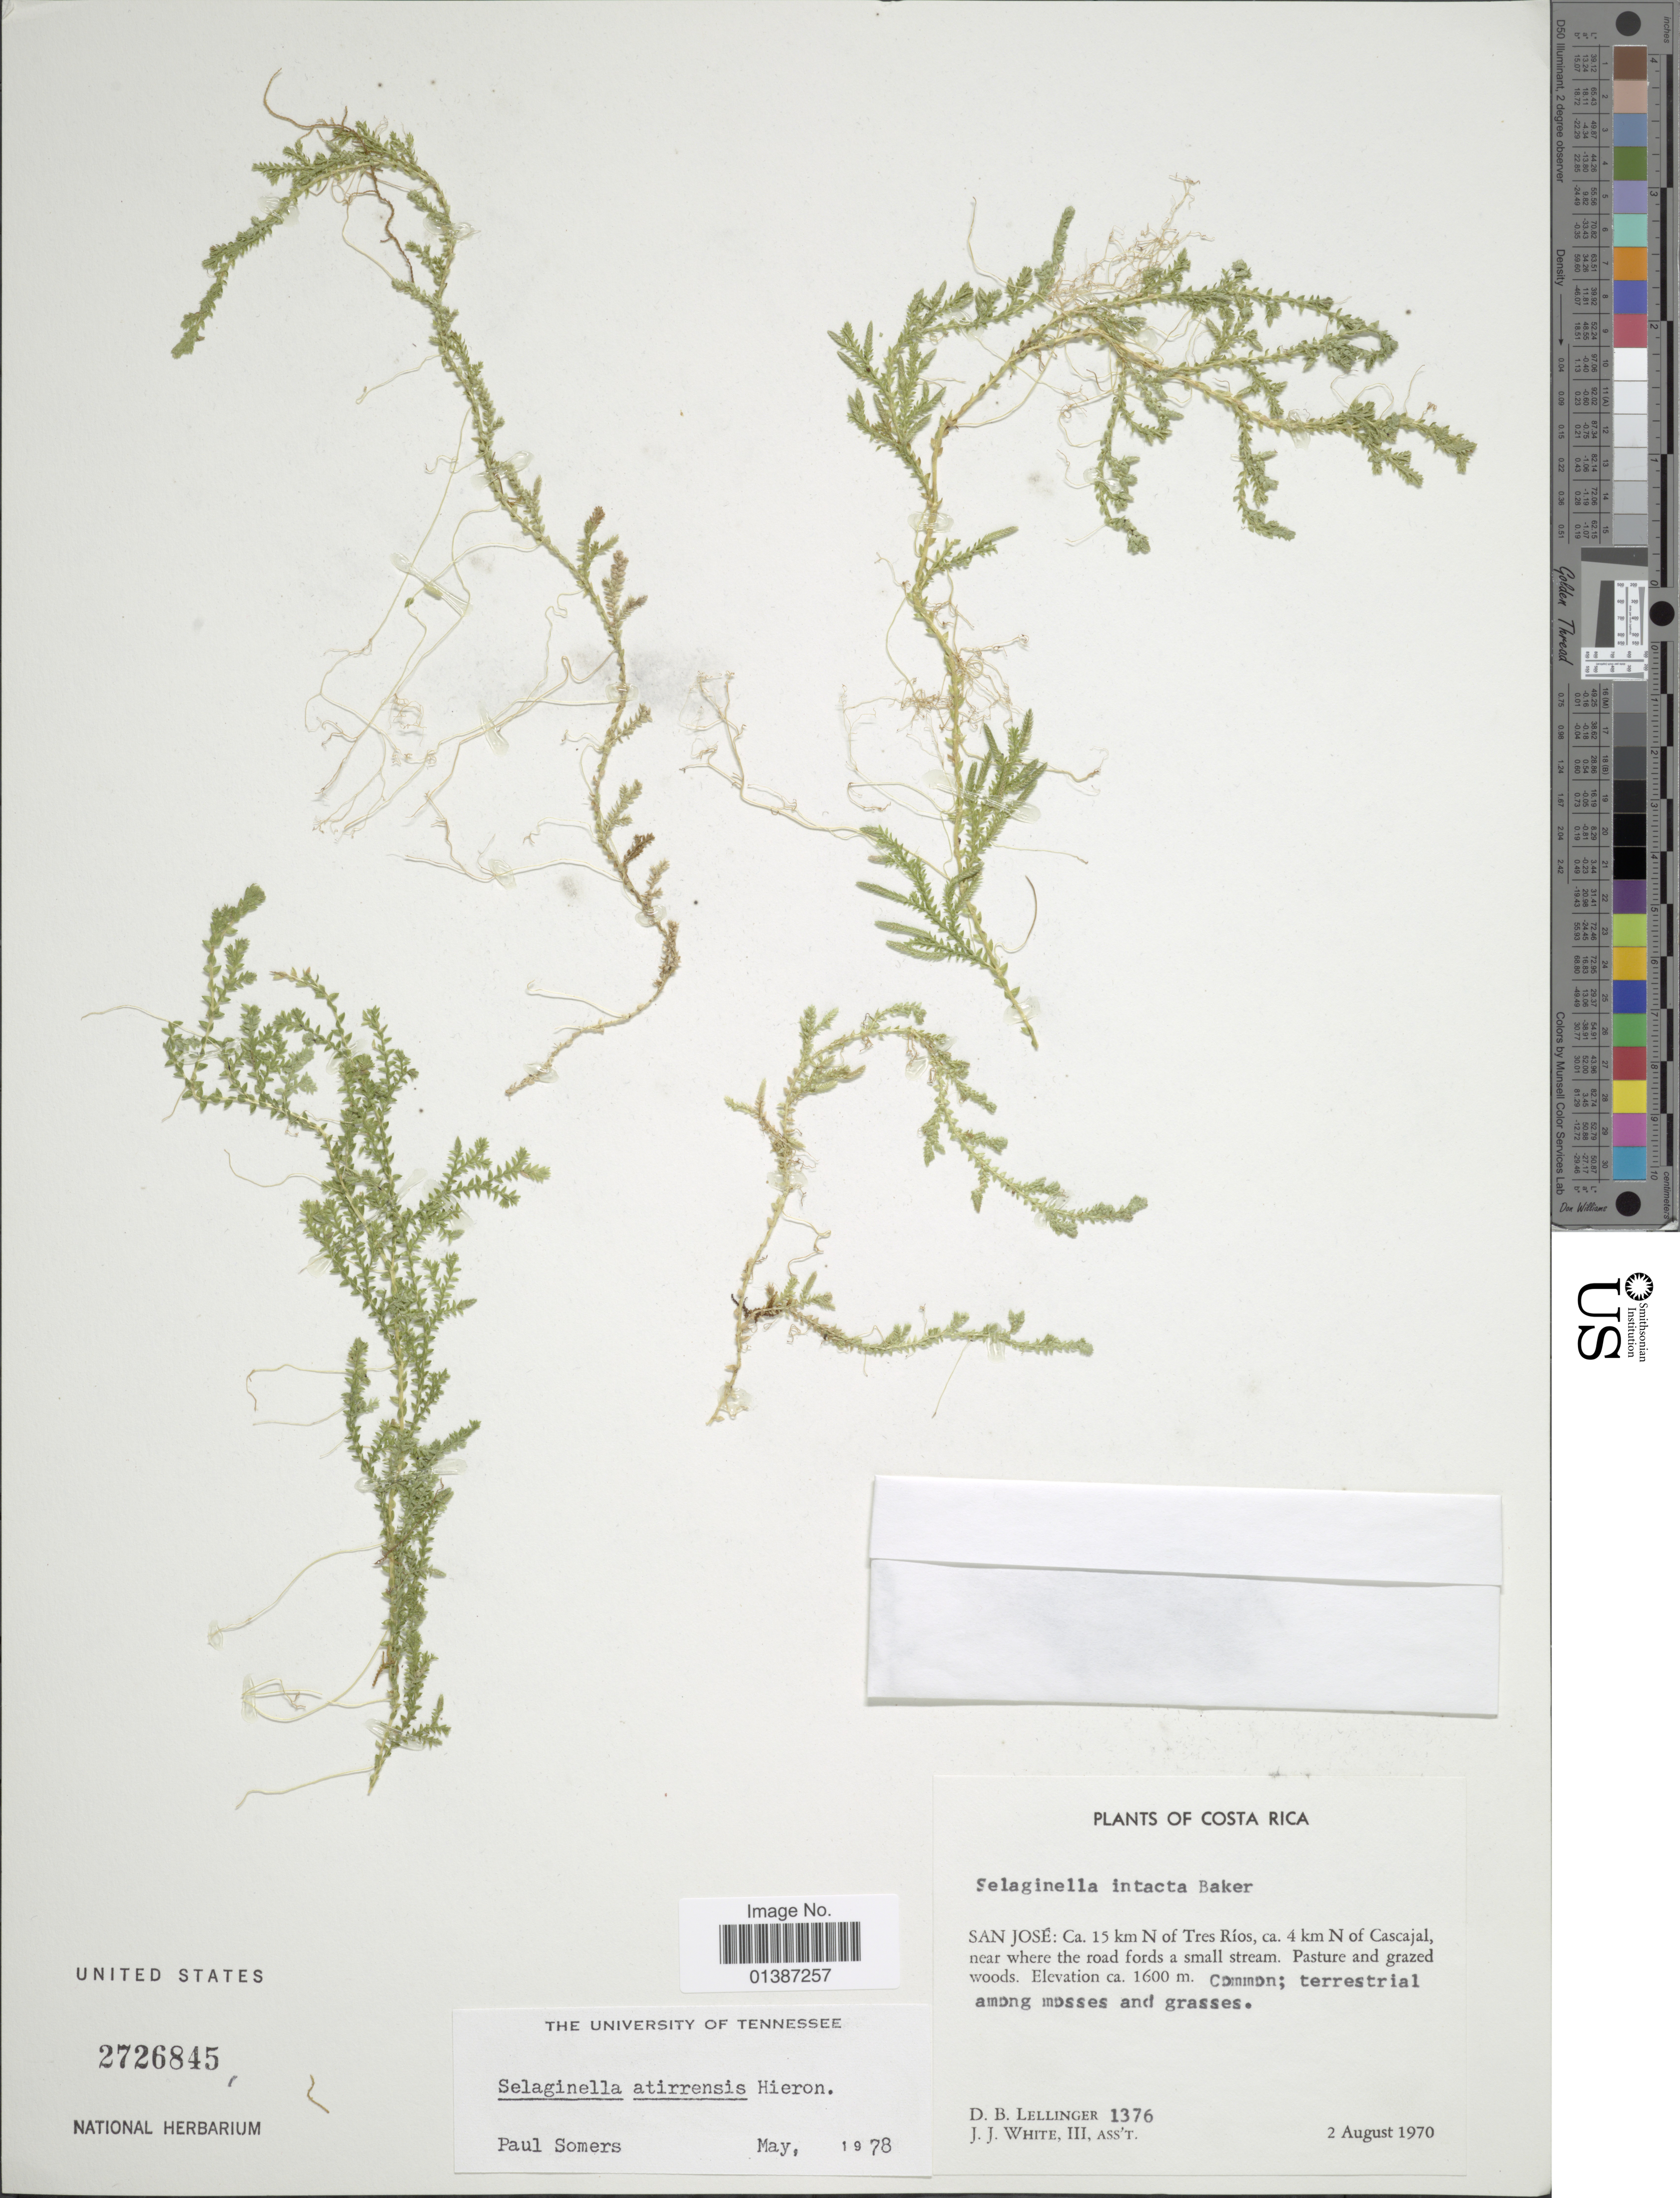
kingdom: Plantae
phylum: Tracheophyta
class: Lycopodiopsida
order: Selaginellales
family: Selaginellaceae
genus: Selaginella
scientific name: Selaginella atirrensis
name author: Hieron. in Engl. & Prantl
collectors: D. B. Lellinger & J. J. White III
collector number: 1376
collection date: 1970-08-02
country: Costa Rica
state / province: San José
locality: Ca. 15 km N of Tres Ríos, ca 4 km N of Cascajal, near where the road fords a small stream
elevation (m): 1600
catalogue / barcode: US 2726845